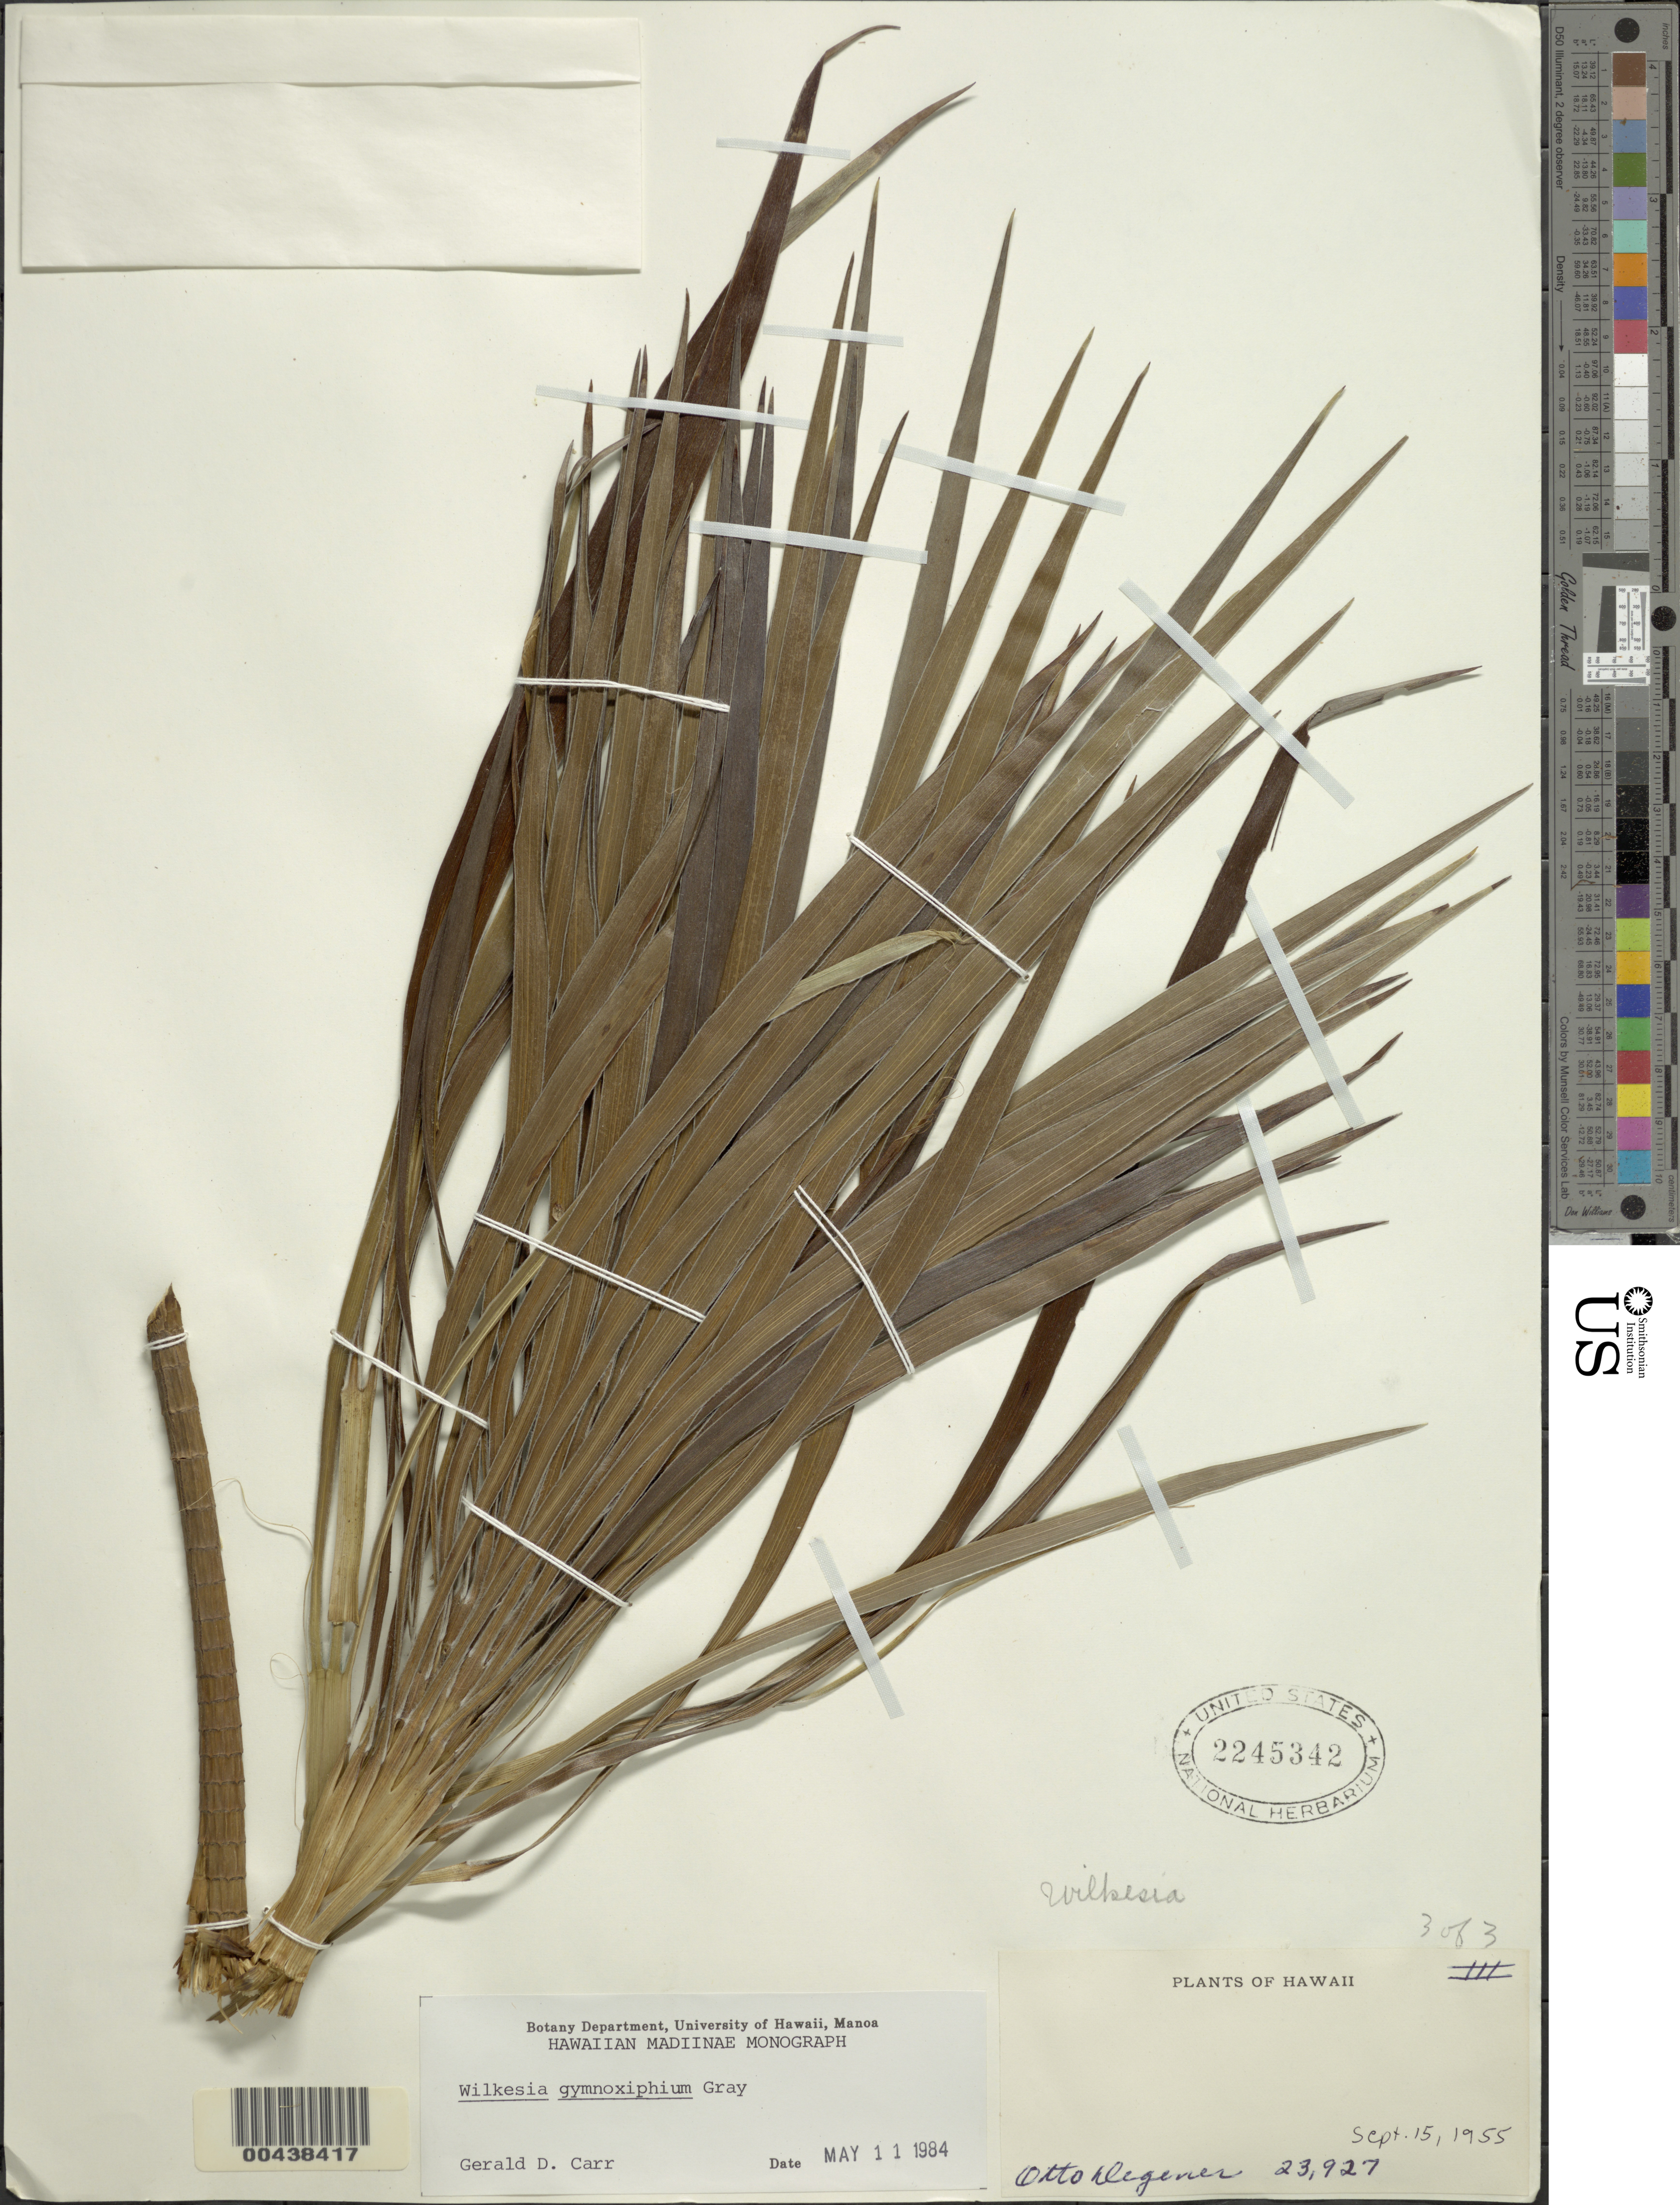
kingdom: Plantae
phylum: Tracheophyta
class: Magnoliopsida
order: Asterales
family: Asteraceae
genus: Wilkesia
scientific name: Wilkesia gymnoxiphium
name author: A. Gray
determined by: Carr, G. D.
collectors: O. Degener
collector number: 23927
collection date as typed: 15 Sep 1955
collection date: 1955-09-15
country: United States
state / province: Hawaii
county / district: Hawaii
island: Hawaii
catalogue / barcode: US 2245342